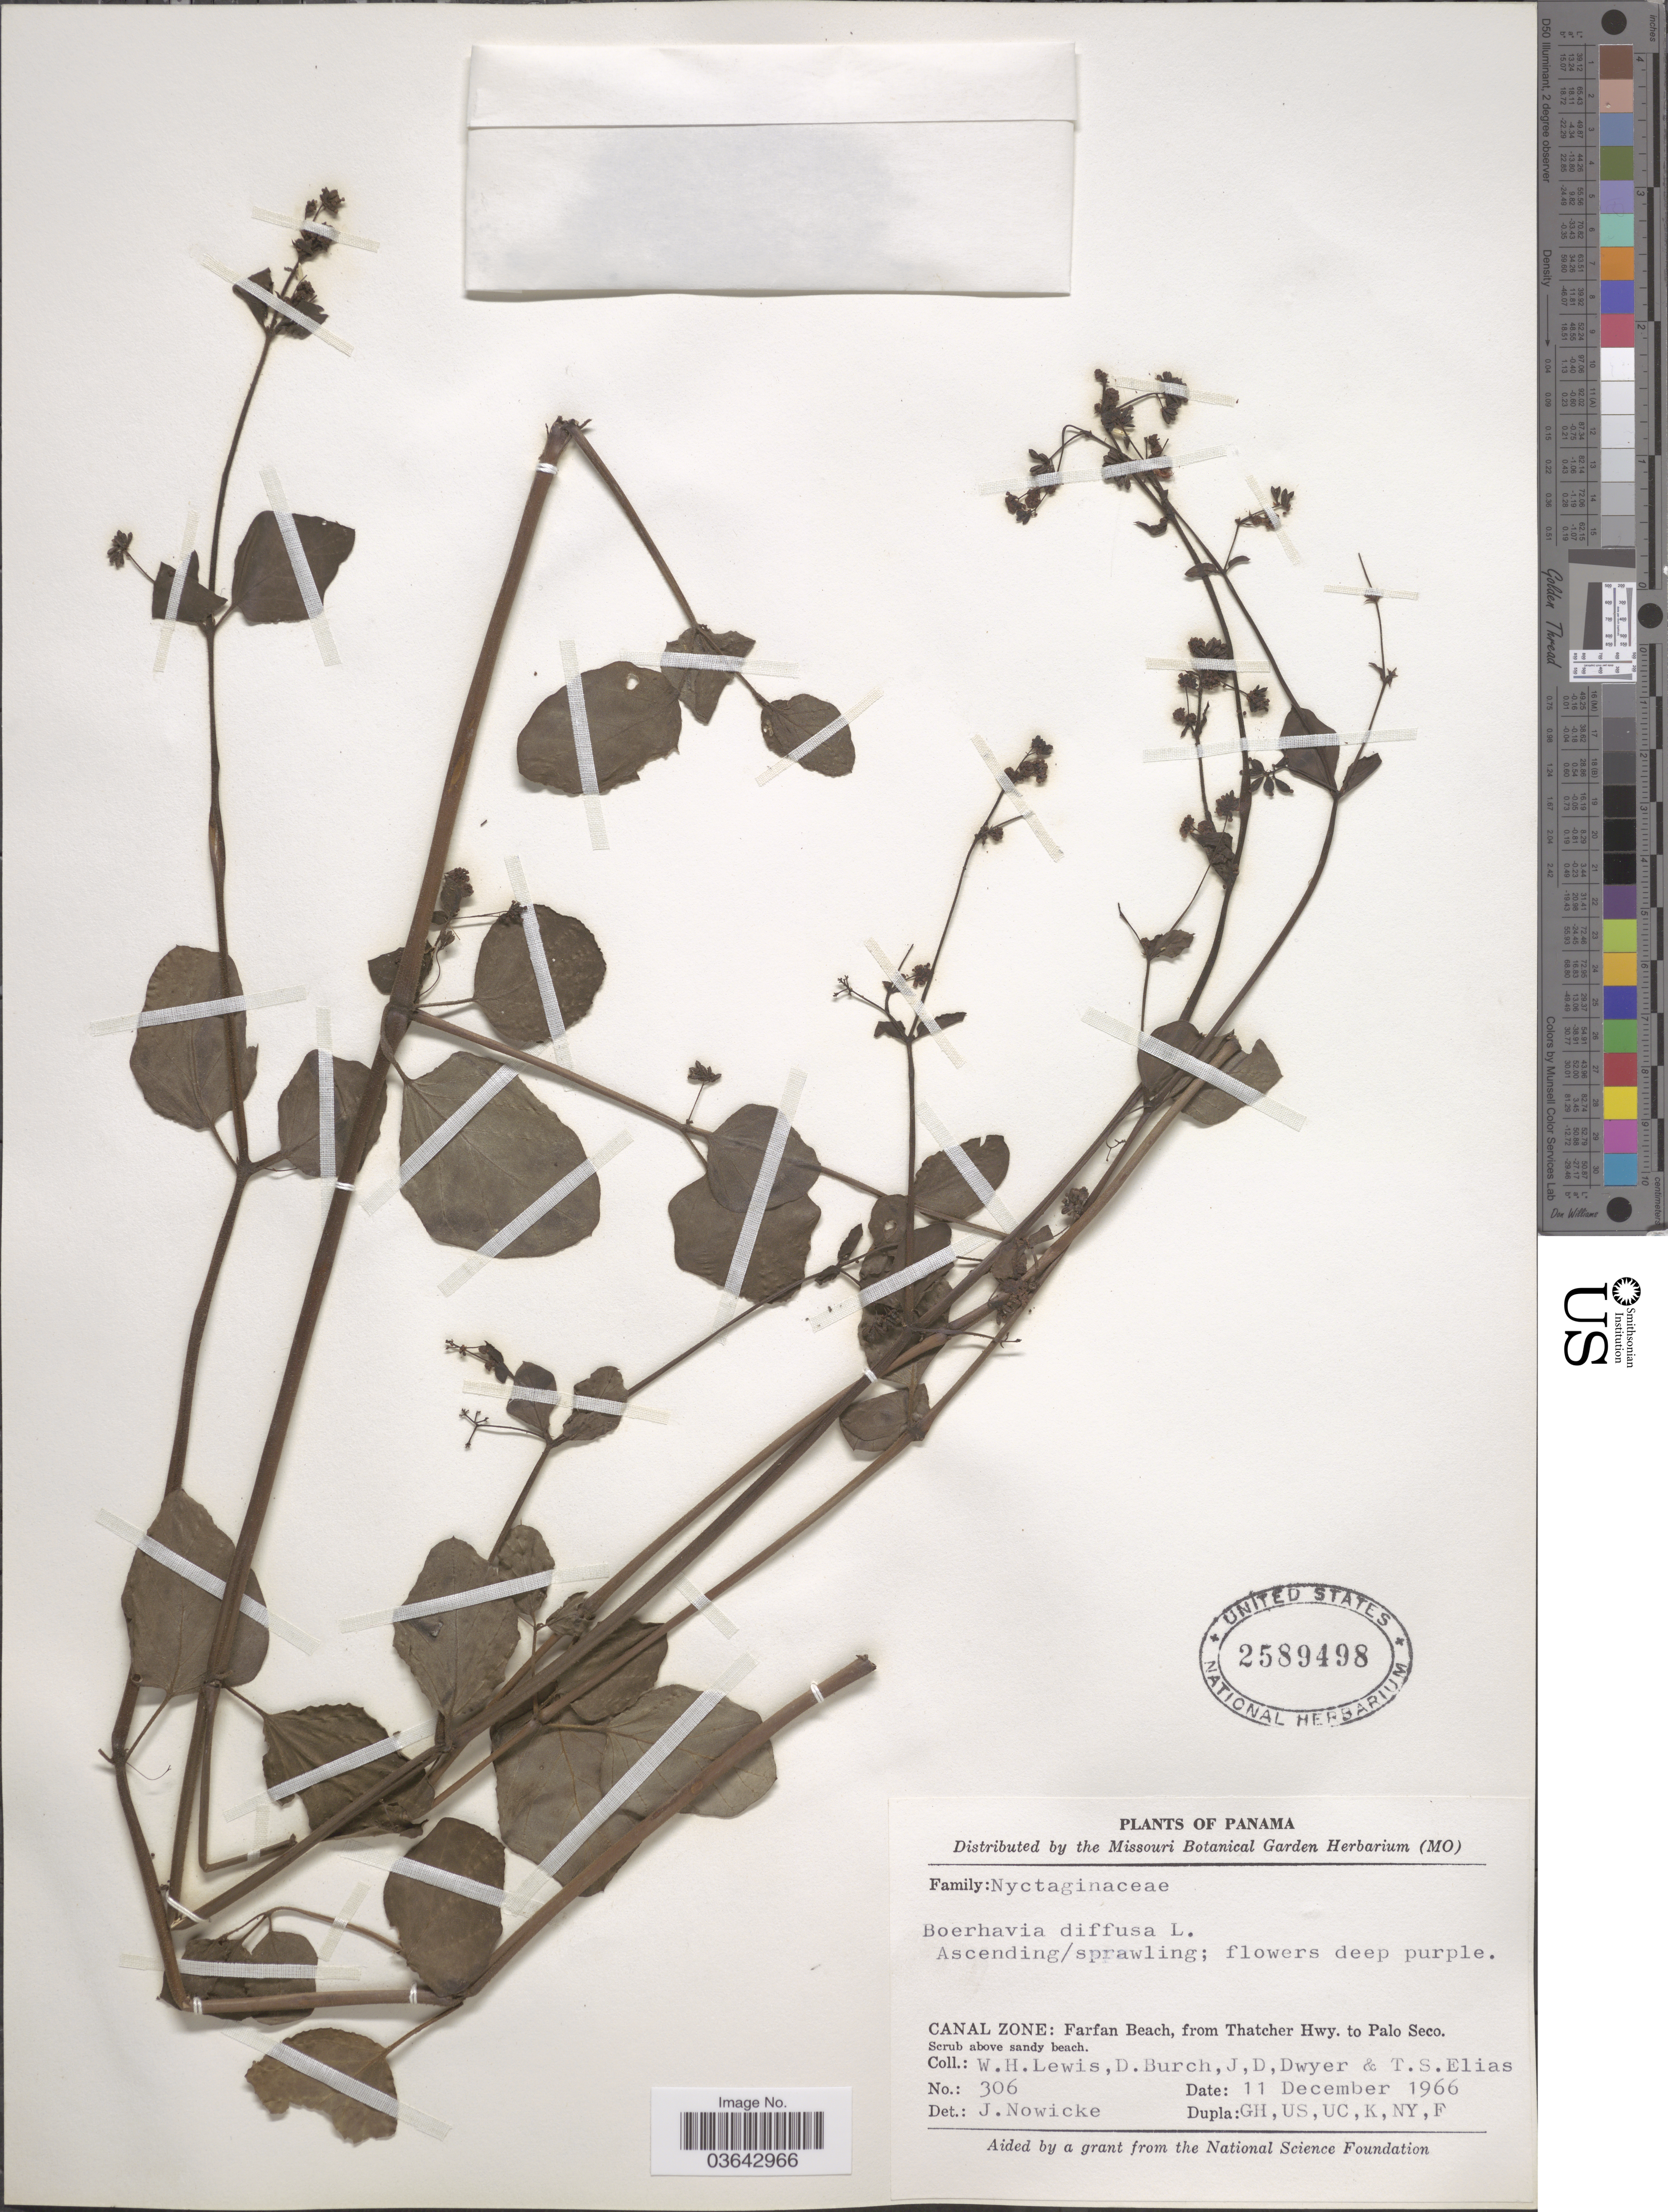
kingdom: Plantae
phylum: Tracheophyta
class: Magnoliopsida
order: Caryophyllales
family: Nyctaginaceae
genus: Boerhavia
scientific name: Boerhavia diffusa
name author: L.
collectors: W. H. Lewis, D. Burch, J. D. Dwyer & T. S. Elias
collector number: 306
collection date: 1966-12-11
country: Panama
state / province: Colón / Panamá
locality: Canal Zone: Farfan Beach, from Thatcher Hwy. to Palo Seco.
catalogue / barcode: US 2589498